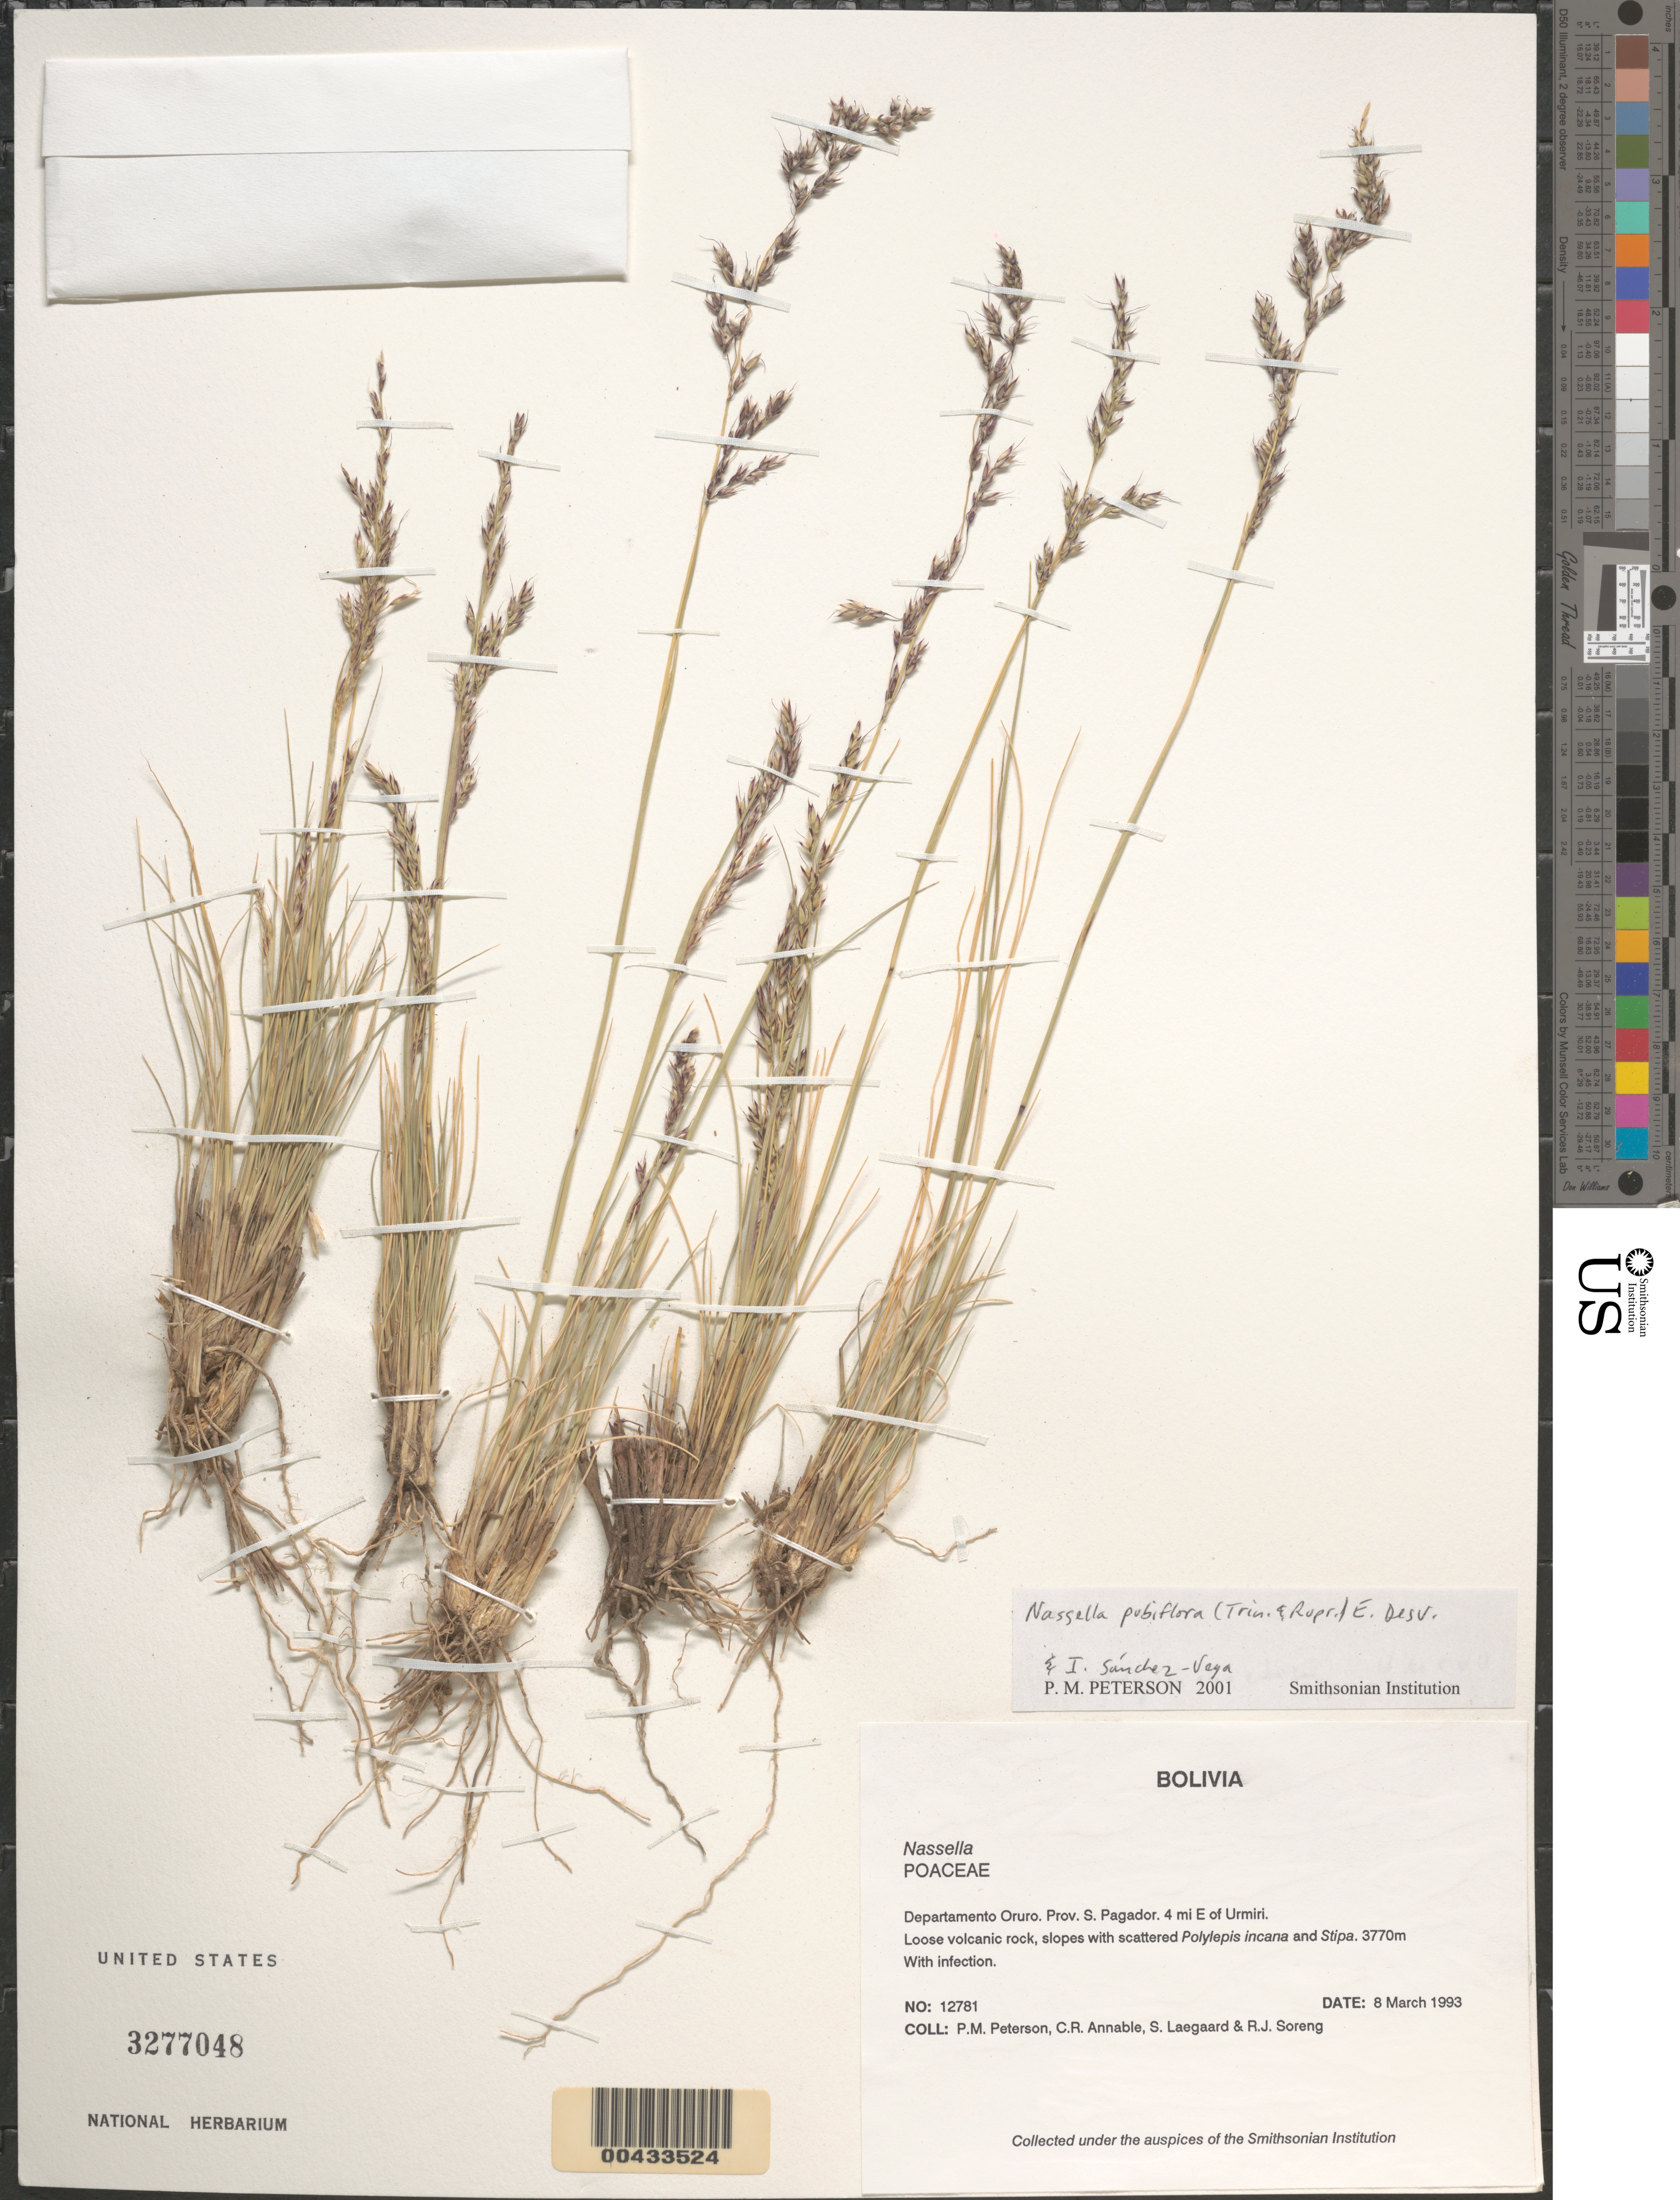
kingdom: Plantae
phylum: Tracheophyta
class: Liliopsida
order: Poales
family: Poaceae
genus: Nassella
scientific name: Nassella sp.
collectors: P. M. Peterson, C. R. Annable, S. Lægaard & R. J. Soreng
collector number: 12781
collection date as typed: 08 Mar 1993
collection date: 1993-03-08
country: Bolivia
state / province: Oruro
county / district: Sebastián Pagador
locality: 4 mi E of Urmiri.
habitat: Loose volcanic rock, slopes with scattered Polylepis incana and Stipa.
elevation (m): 3770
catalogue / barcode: US 3277048